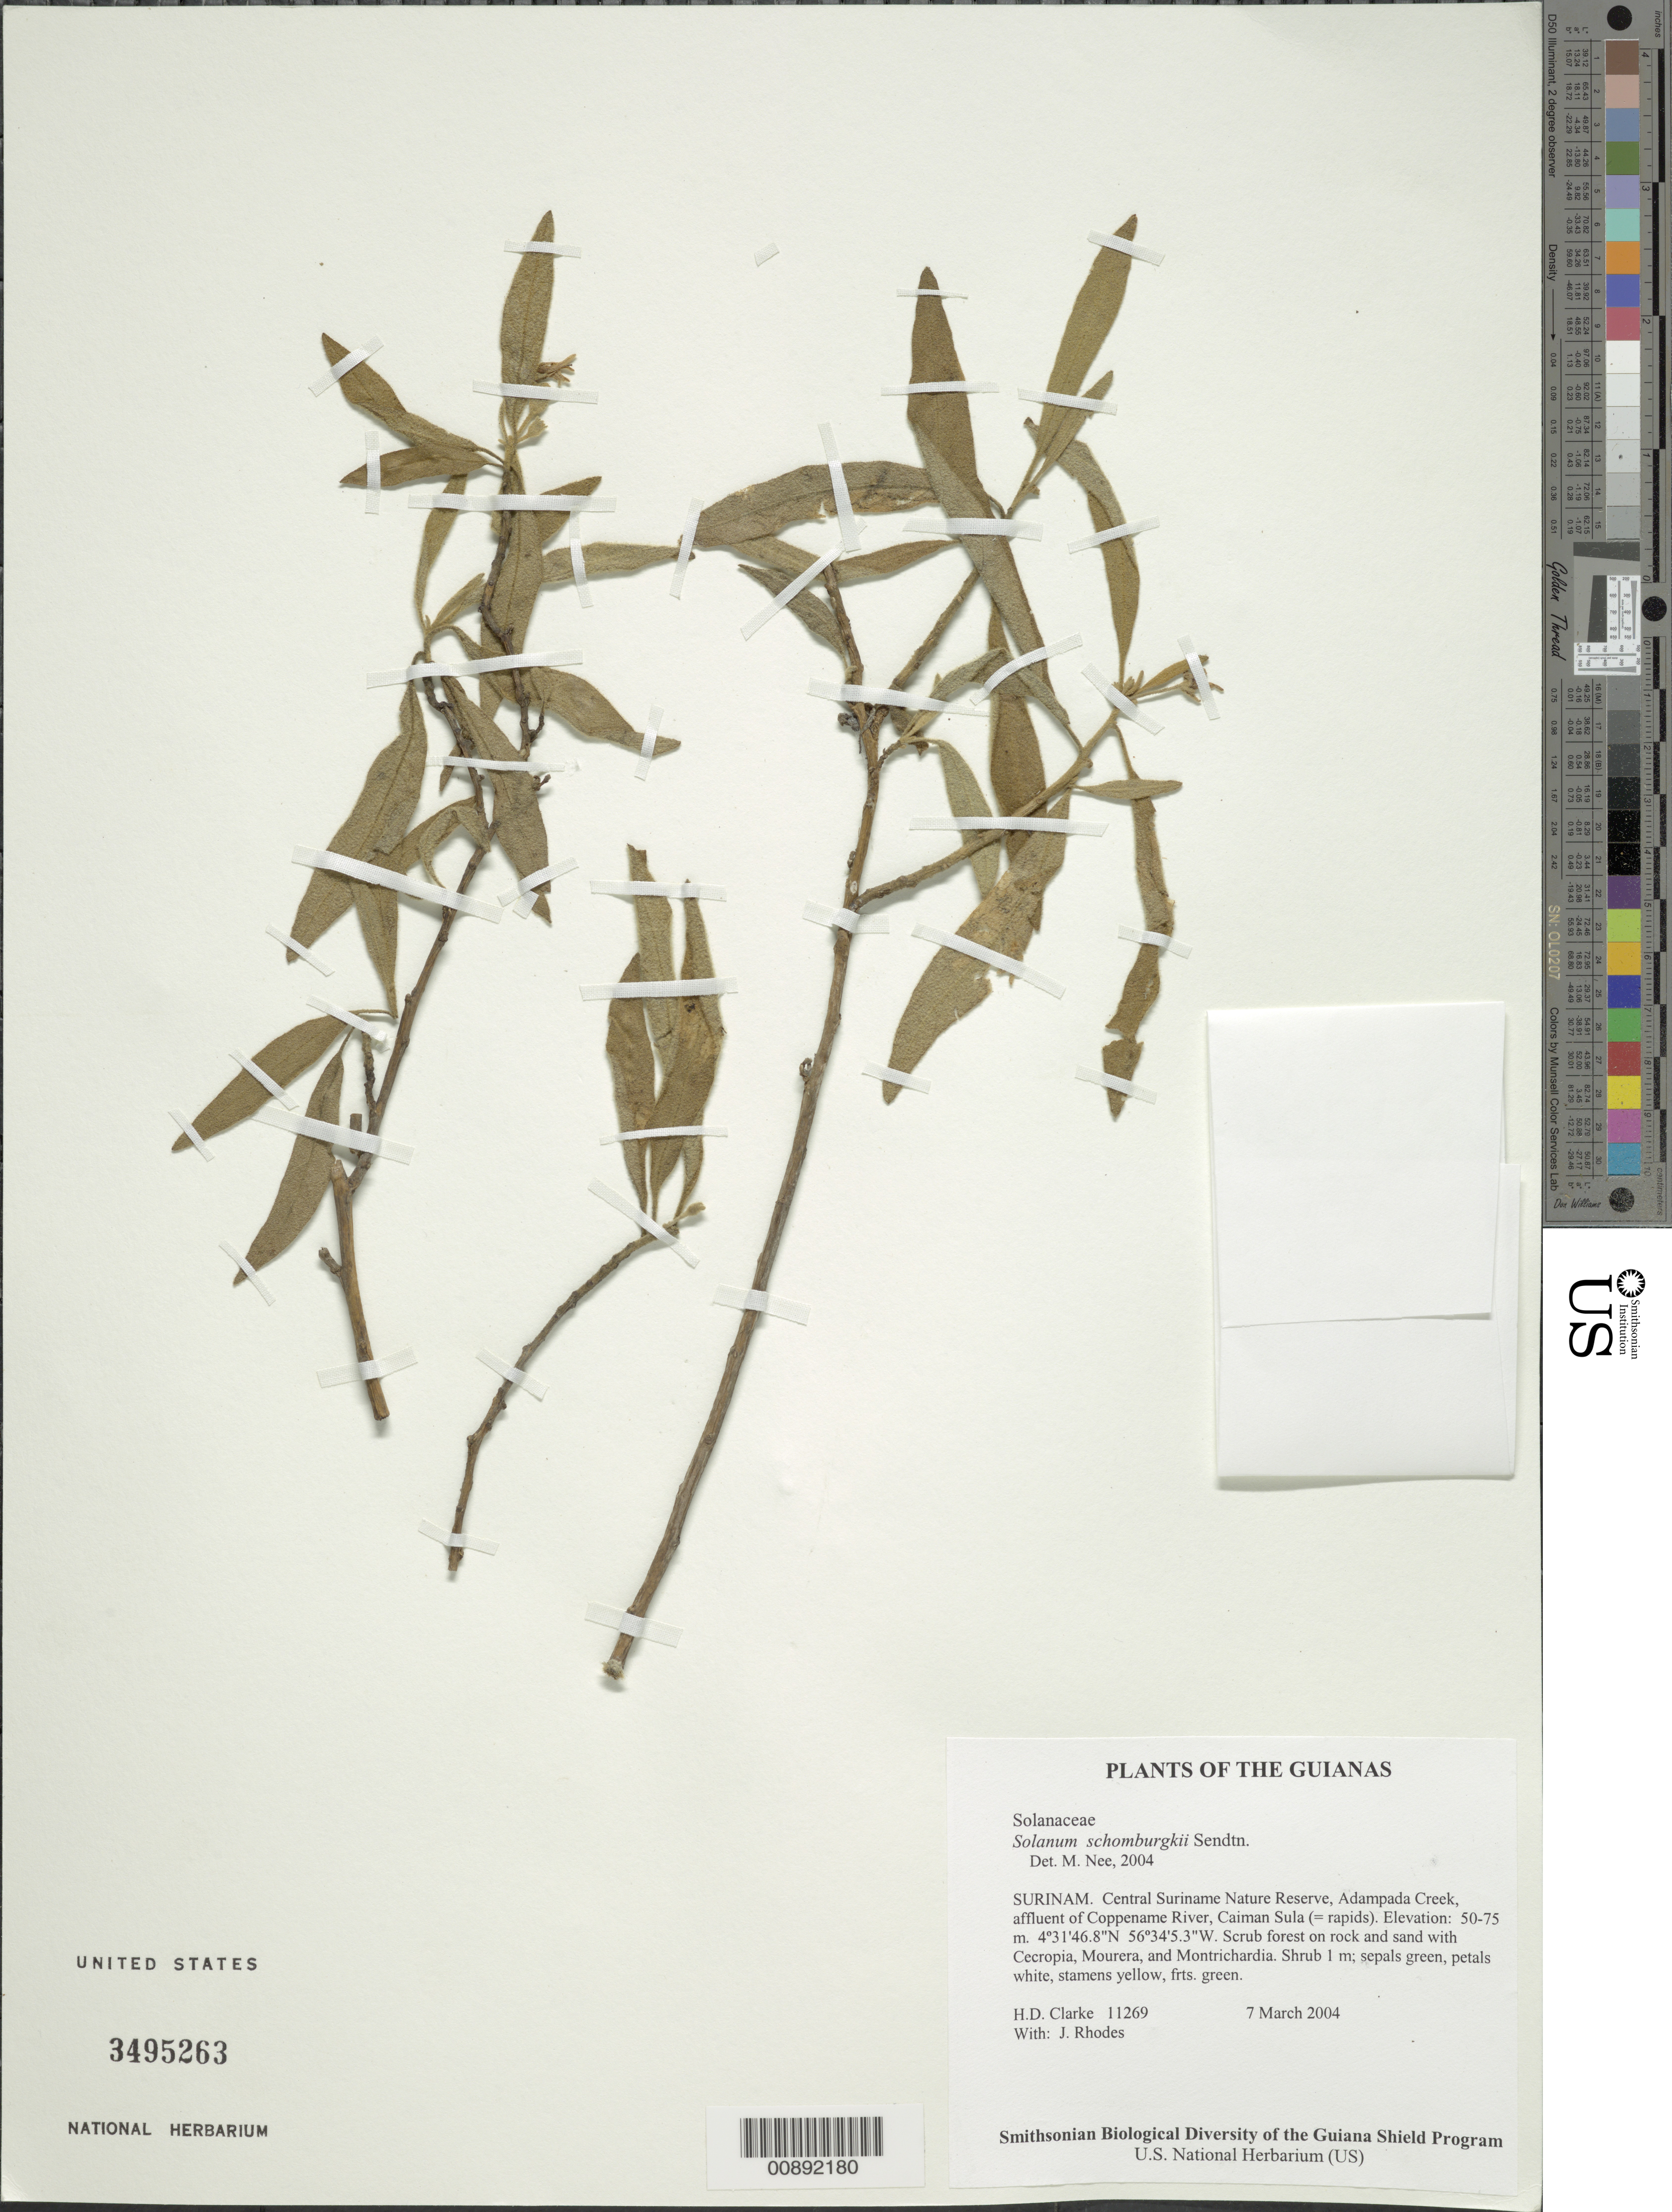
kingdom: Plantae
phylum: Tracheophyta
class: Magnoliopsida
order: Solanales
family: Solanaceae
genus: Solanum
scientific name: Solanum schomburgkii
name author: Sendtn.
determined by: Nee, Michael H.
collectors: H. D. Clarke & J. Rhodes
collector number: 11269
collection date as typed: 7 March 2004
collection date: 2004-03-07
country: Suriname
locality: Central Suriname Nature Reserve, Adampada Creek, affluent of Coppename River, Caiman Sula (= rapids)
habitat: Scrub forest on rock and sand with Cecropia, Mourera, and Montrichardia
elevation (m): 50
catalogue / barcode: US 3495263